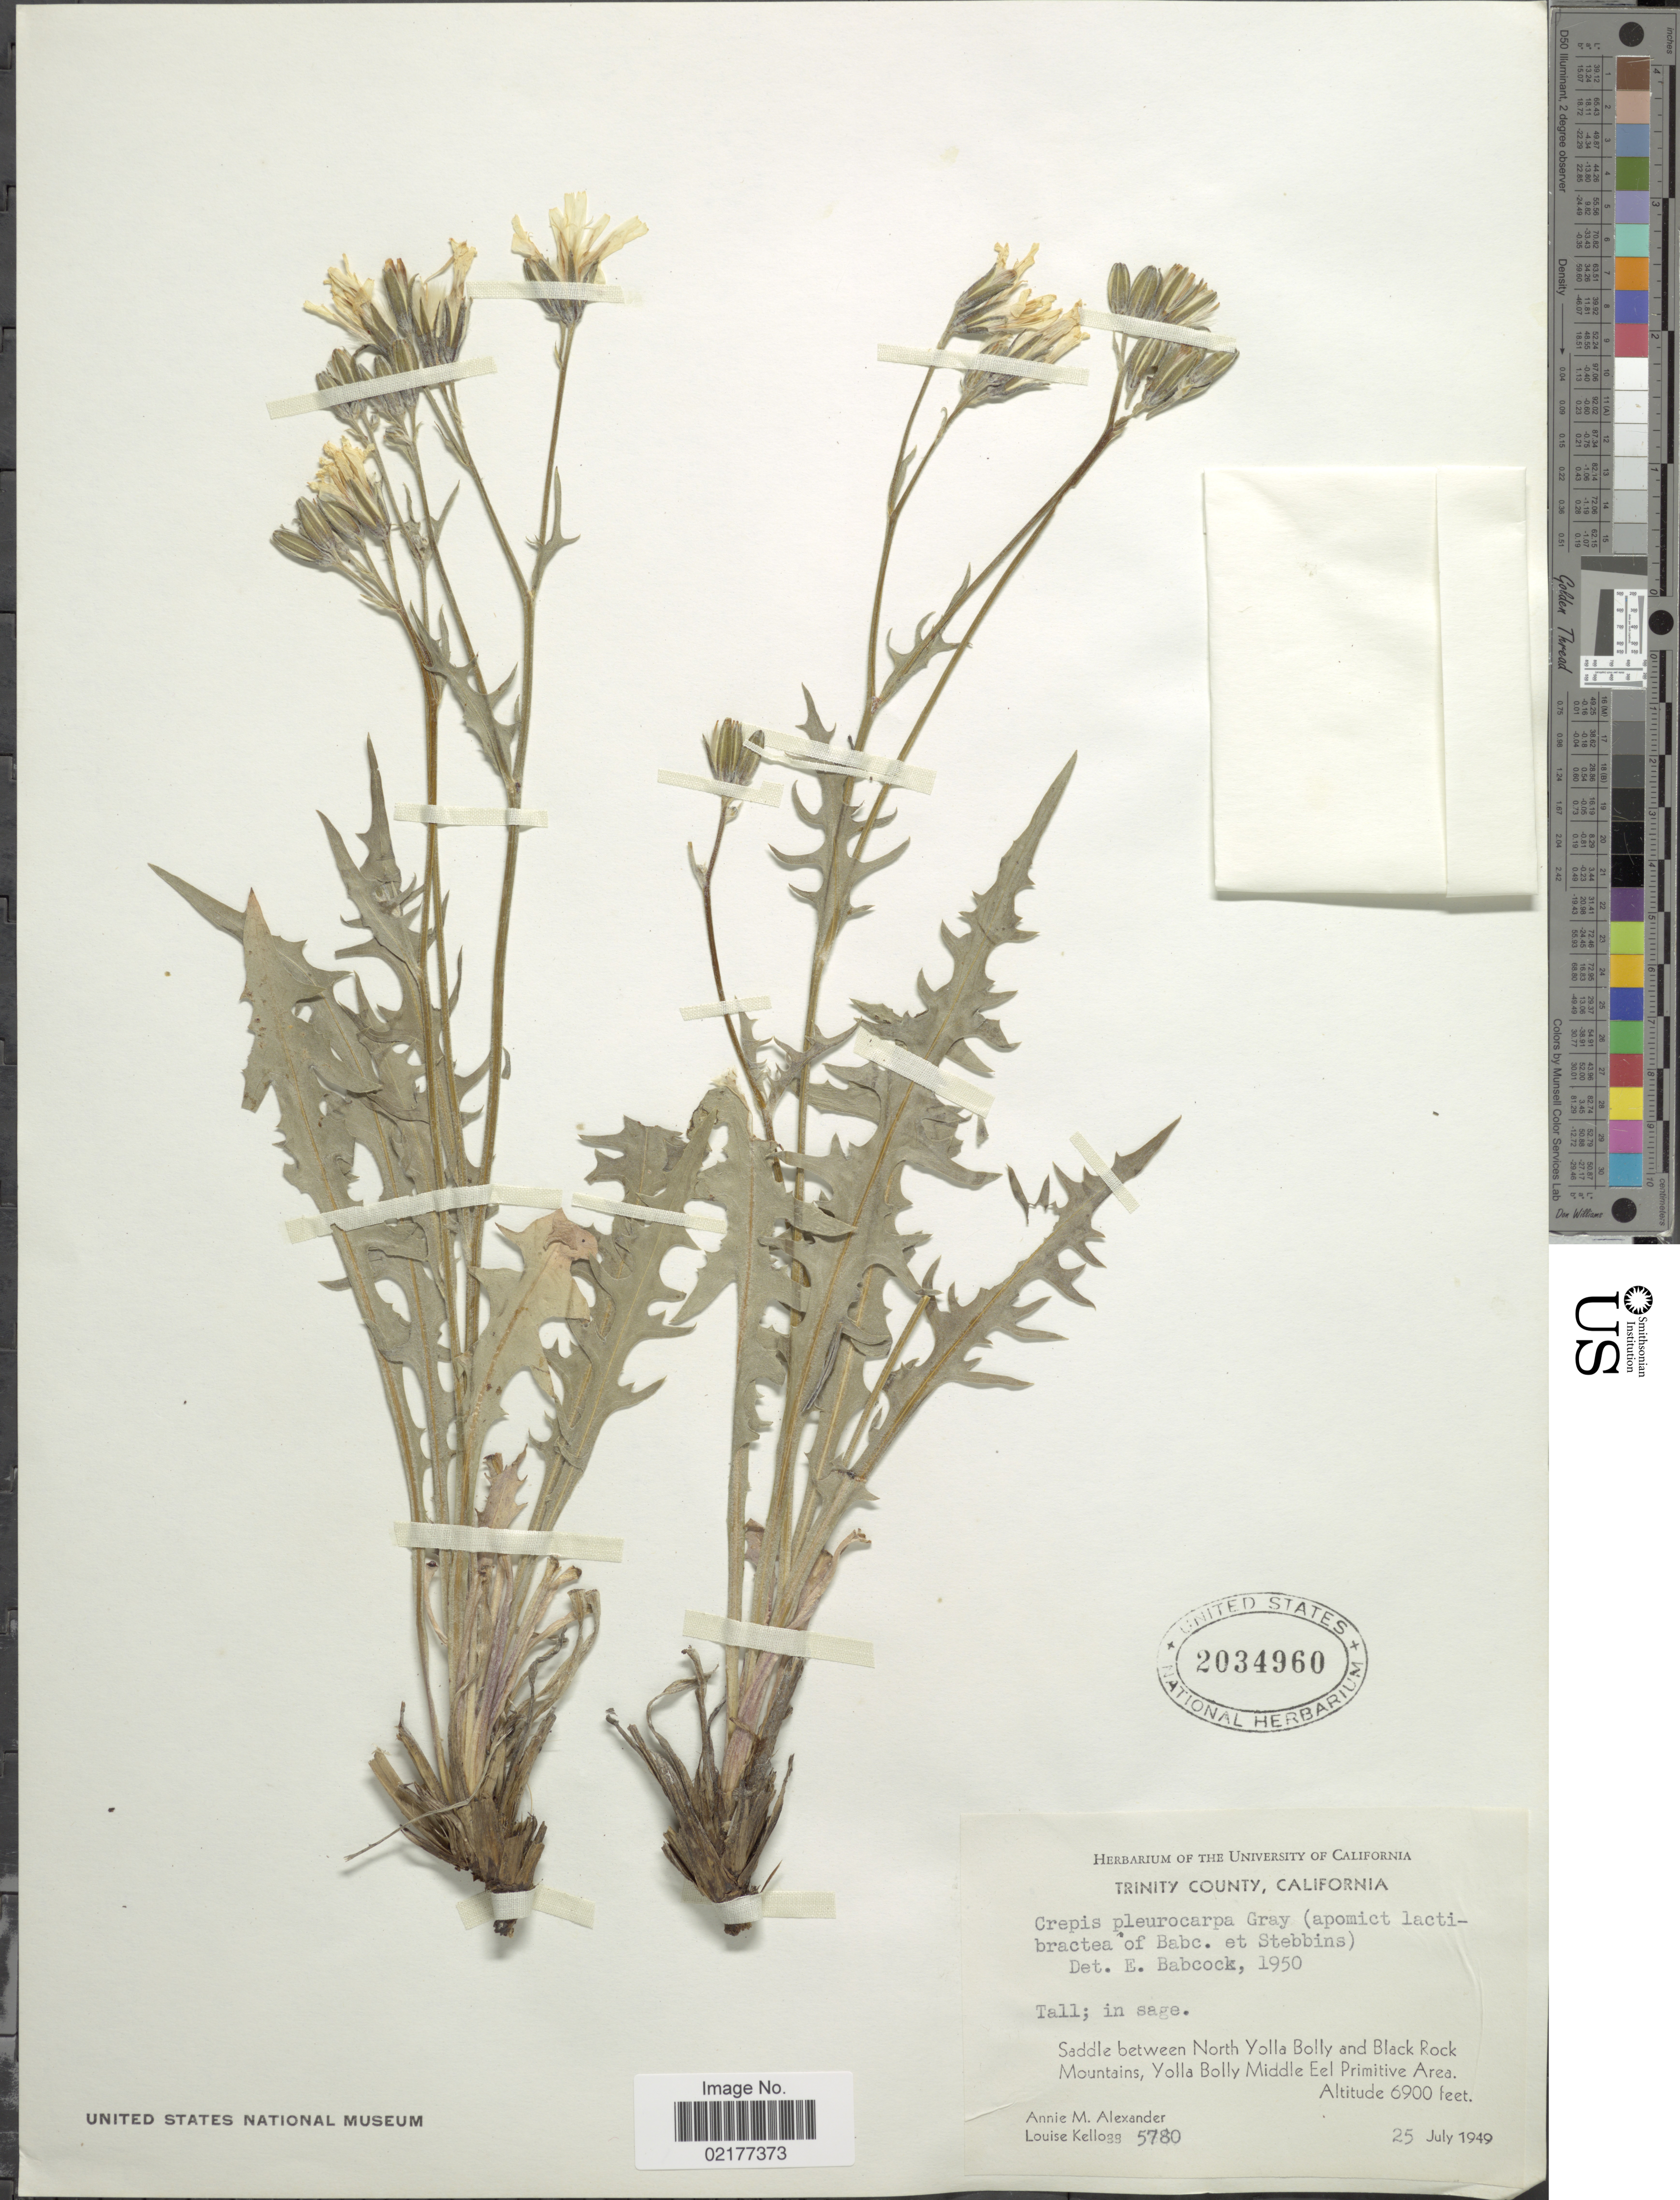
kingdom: Plantae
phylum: Tracheophyta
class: Magnoliopsida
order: Asterales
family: Asteraceae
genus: Crepis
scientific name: Crepis pleurocarpa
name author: A. Gray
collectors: A. M. Alexander & L. Kellogg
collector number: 5780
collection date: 1949-07-25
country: United States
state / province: California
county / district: Trinity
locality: Trinity County, California, Saddle between North Yolla Bolly and Black Rock Mountains, Yolla Bolly Middle Eel Primitive Area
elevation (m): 2103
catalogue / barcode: US 2034960